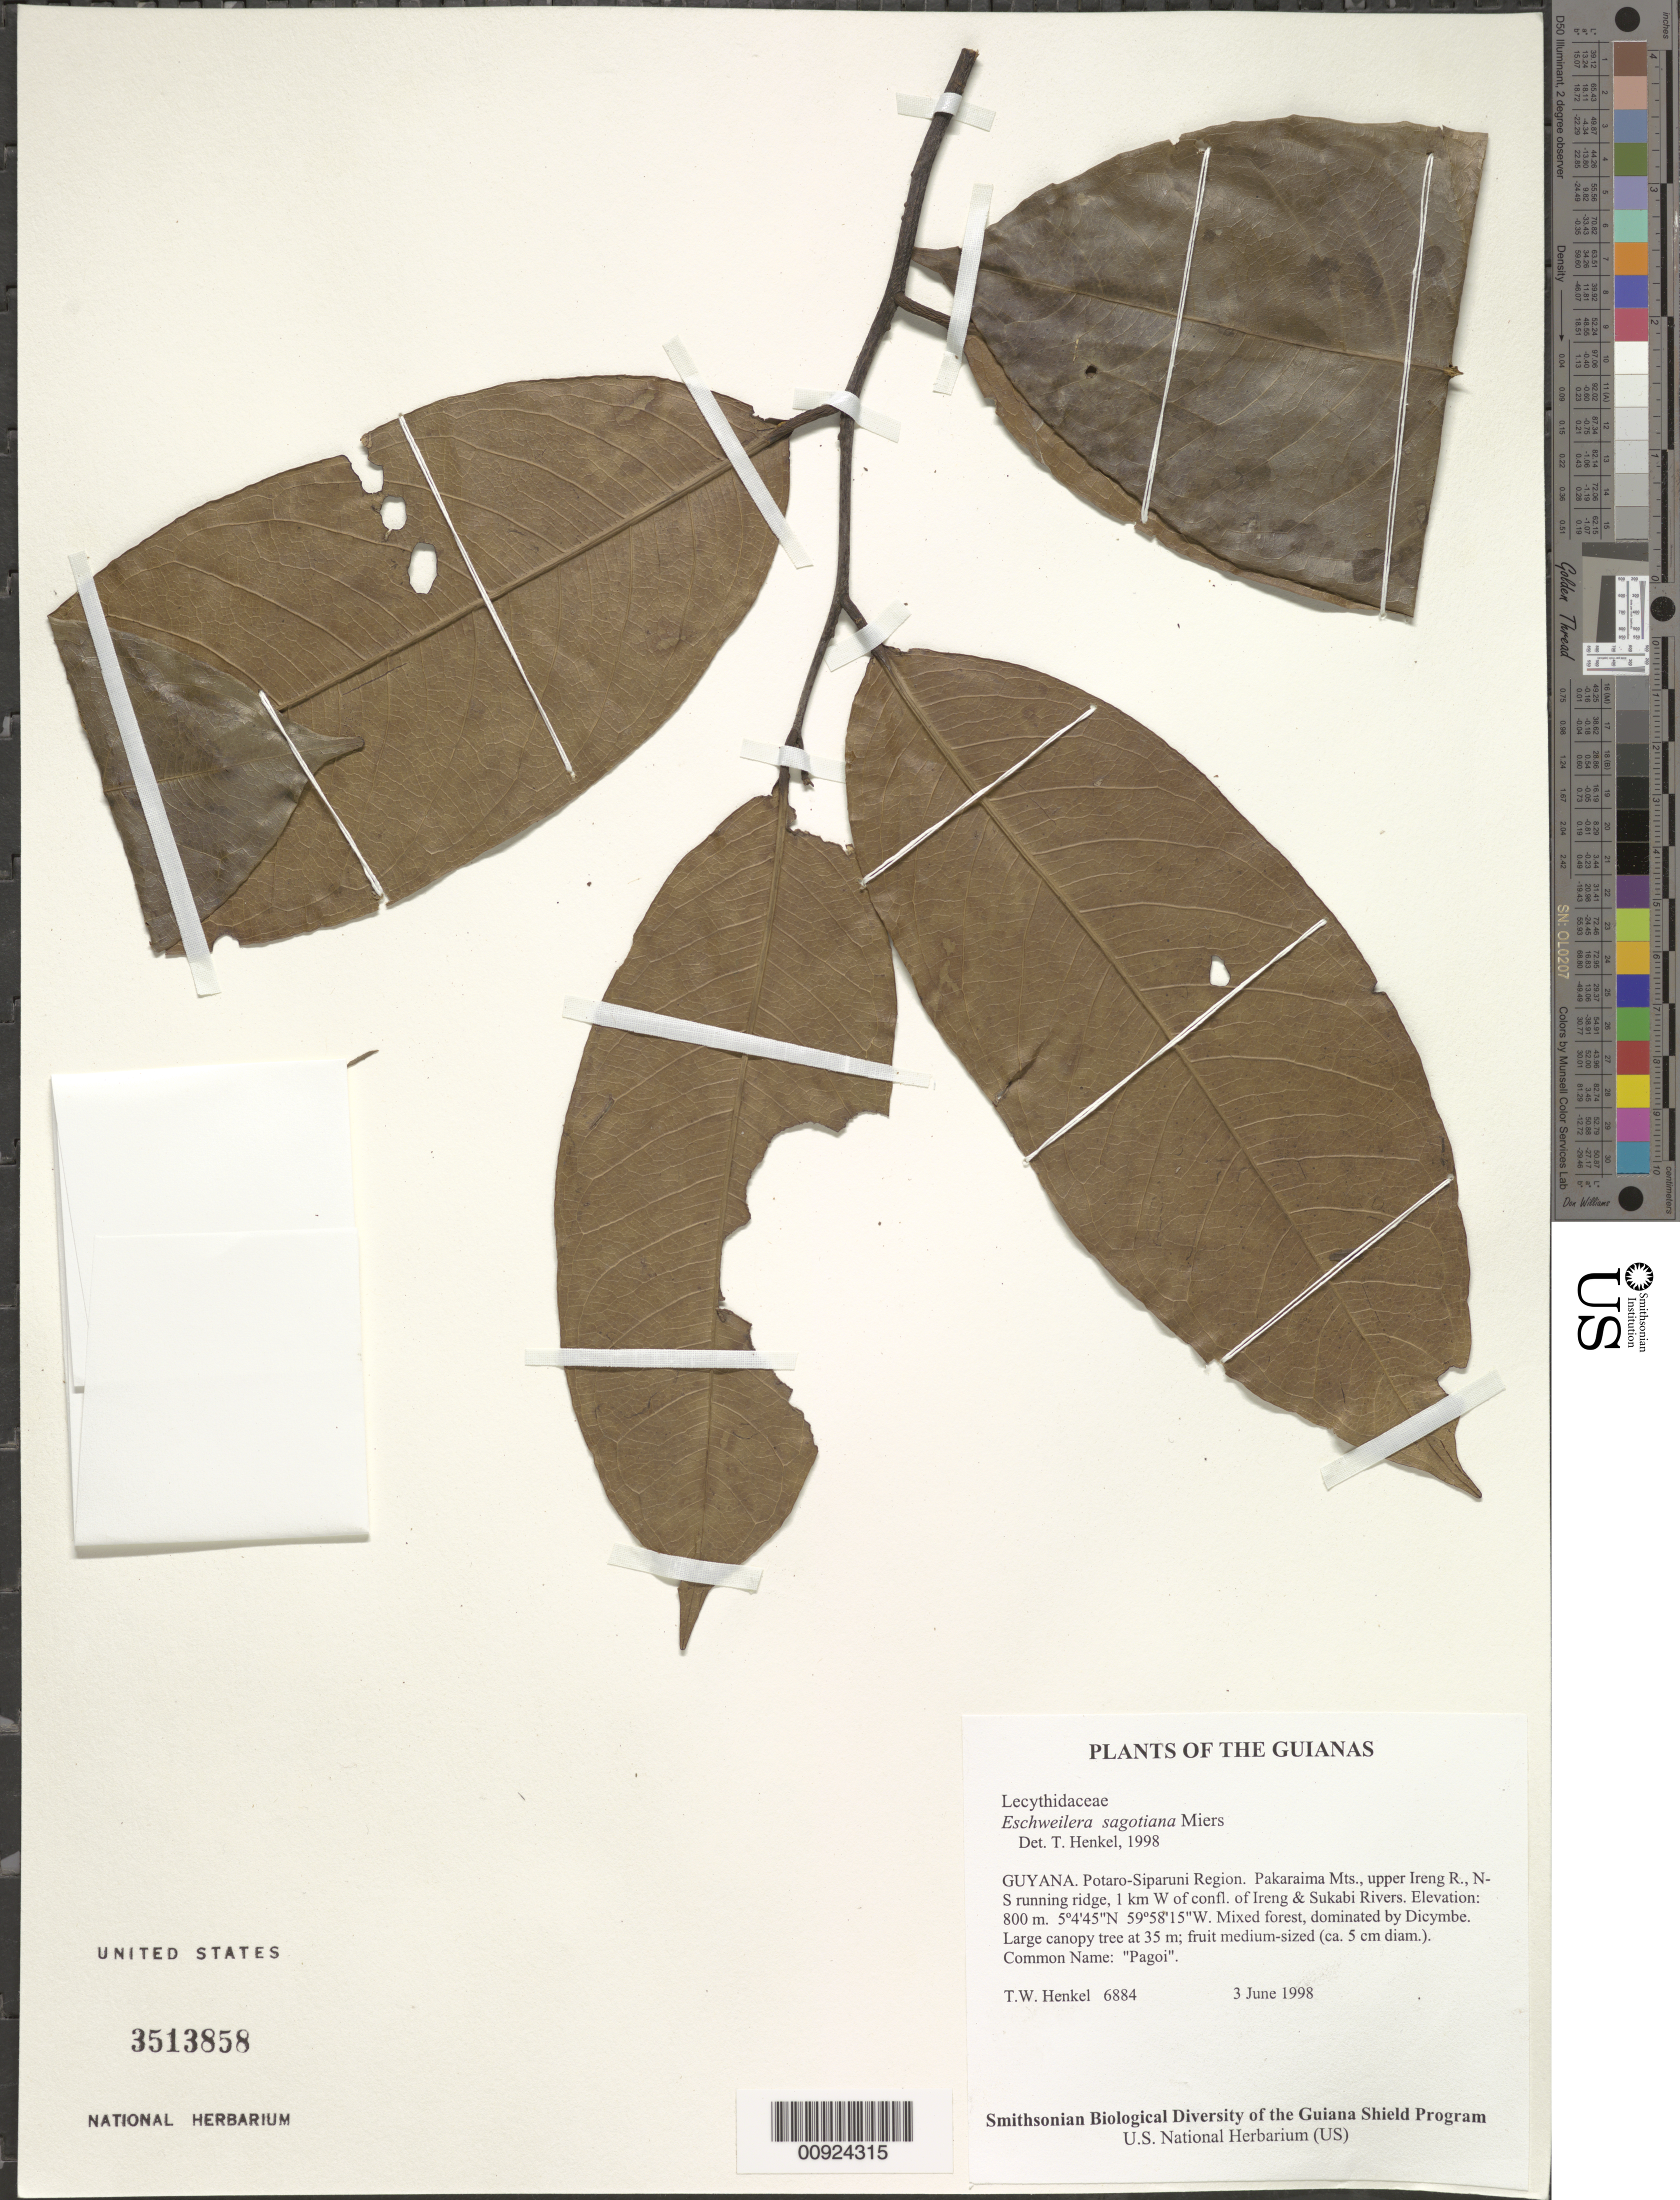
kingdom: Plantae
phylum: Tracheophyta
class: Magnoliopsida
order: Ericales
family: Lecythidaceae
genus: Eschweilera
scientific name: Eschweilera sagotiana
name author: Miers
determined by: Henkel, T.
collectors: T. Henkel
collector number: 6884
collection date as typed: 3 June 1998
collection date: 1998-06-03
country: Guyana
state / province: Potaro-Siparuni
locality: Pakaraima Mts., upper Ireng R., N-S running ridge, 1 km W of confl. of Ireng & Sukabi Rivers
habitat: Mixed forest, dominated by Dicymbe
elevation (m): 800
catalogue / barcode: US 3513858